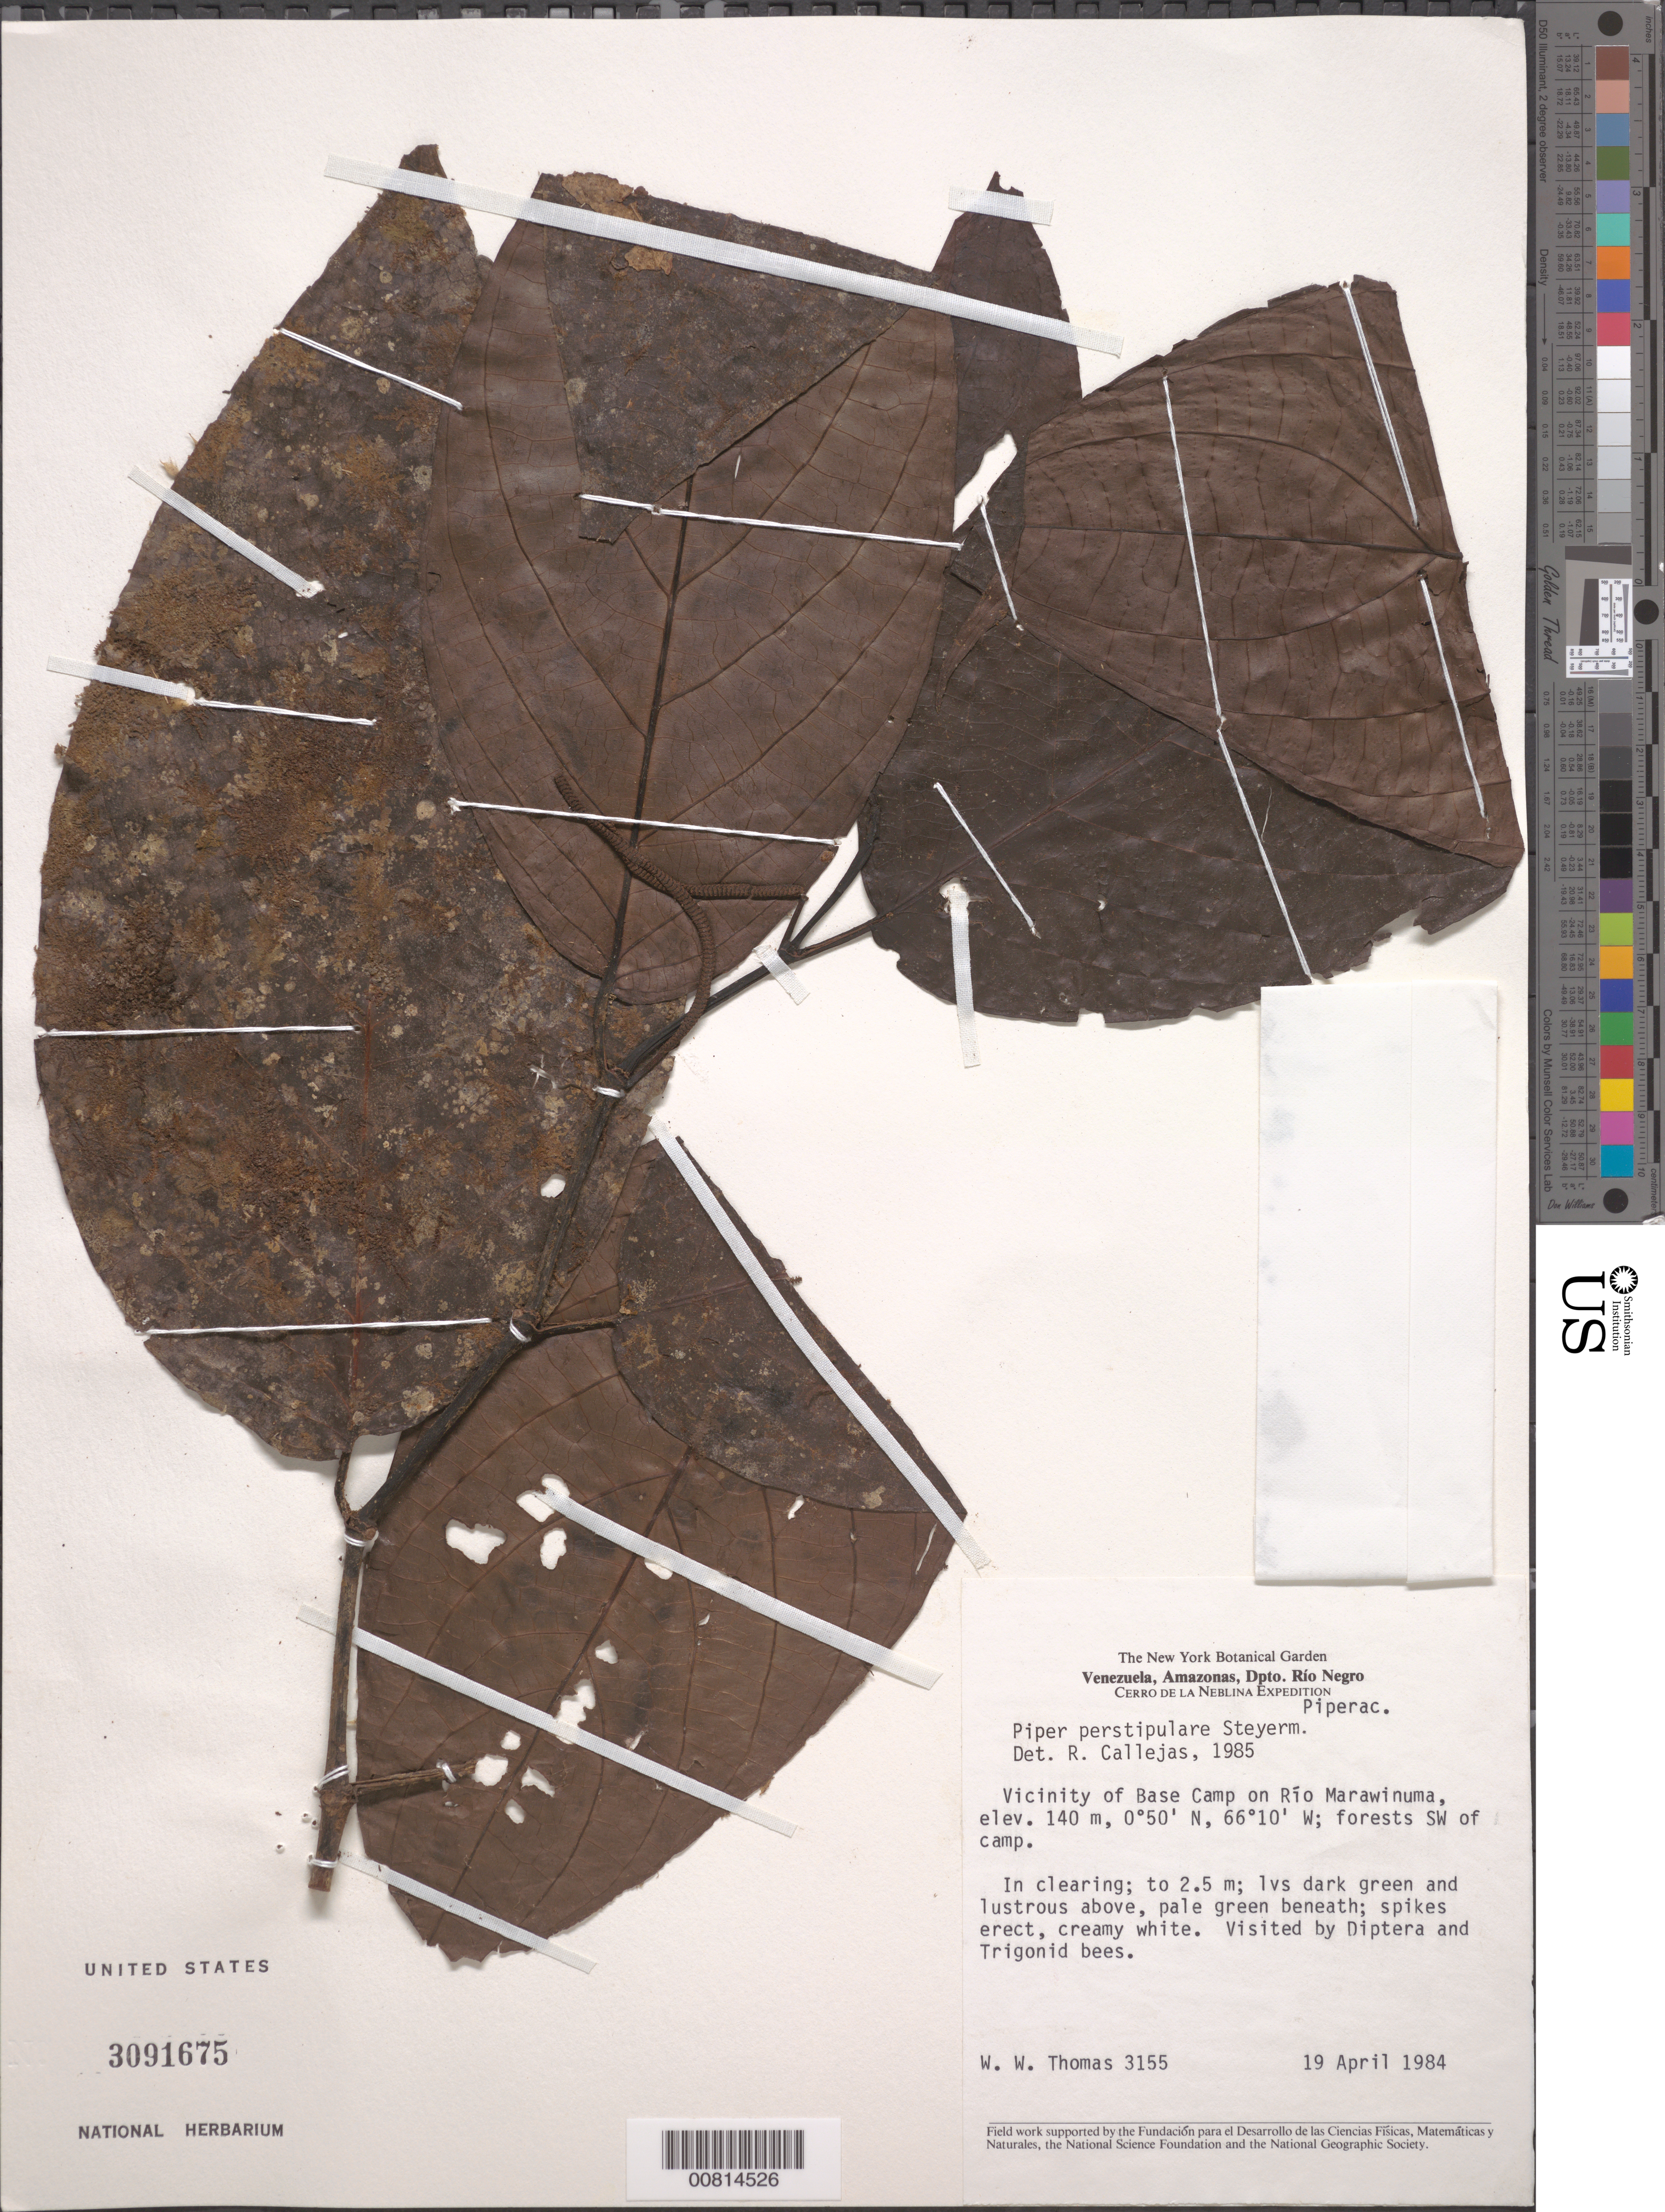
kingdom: Plantae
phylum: Tracheophyta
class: Magnoliopsida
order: Piperales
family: Piperaceae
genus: Piper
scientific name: Piper perstipulare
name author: Steyerm.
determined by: Callejas, Ricardo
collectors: W. W. Thomas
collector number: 3155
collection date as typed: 19-Apr-84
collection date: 1984-04-19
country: Venezuela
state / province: Amazonas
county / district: Río Negro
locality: Cerro de la Neblina Base Camp, Río Mawarinuma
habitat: Forests SW of camp; in clearing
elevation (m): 140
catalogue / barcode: US 3091675